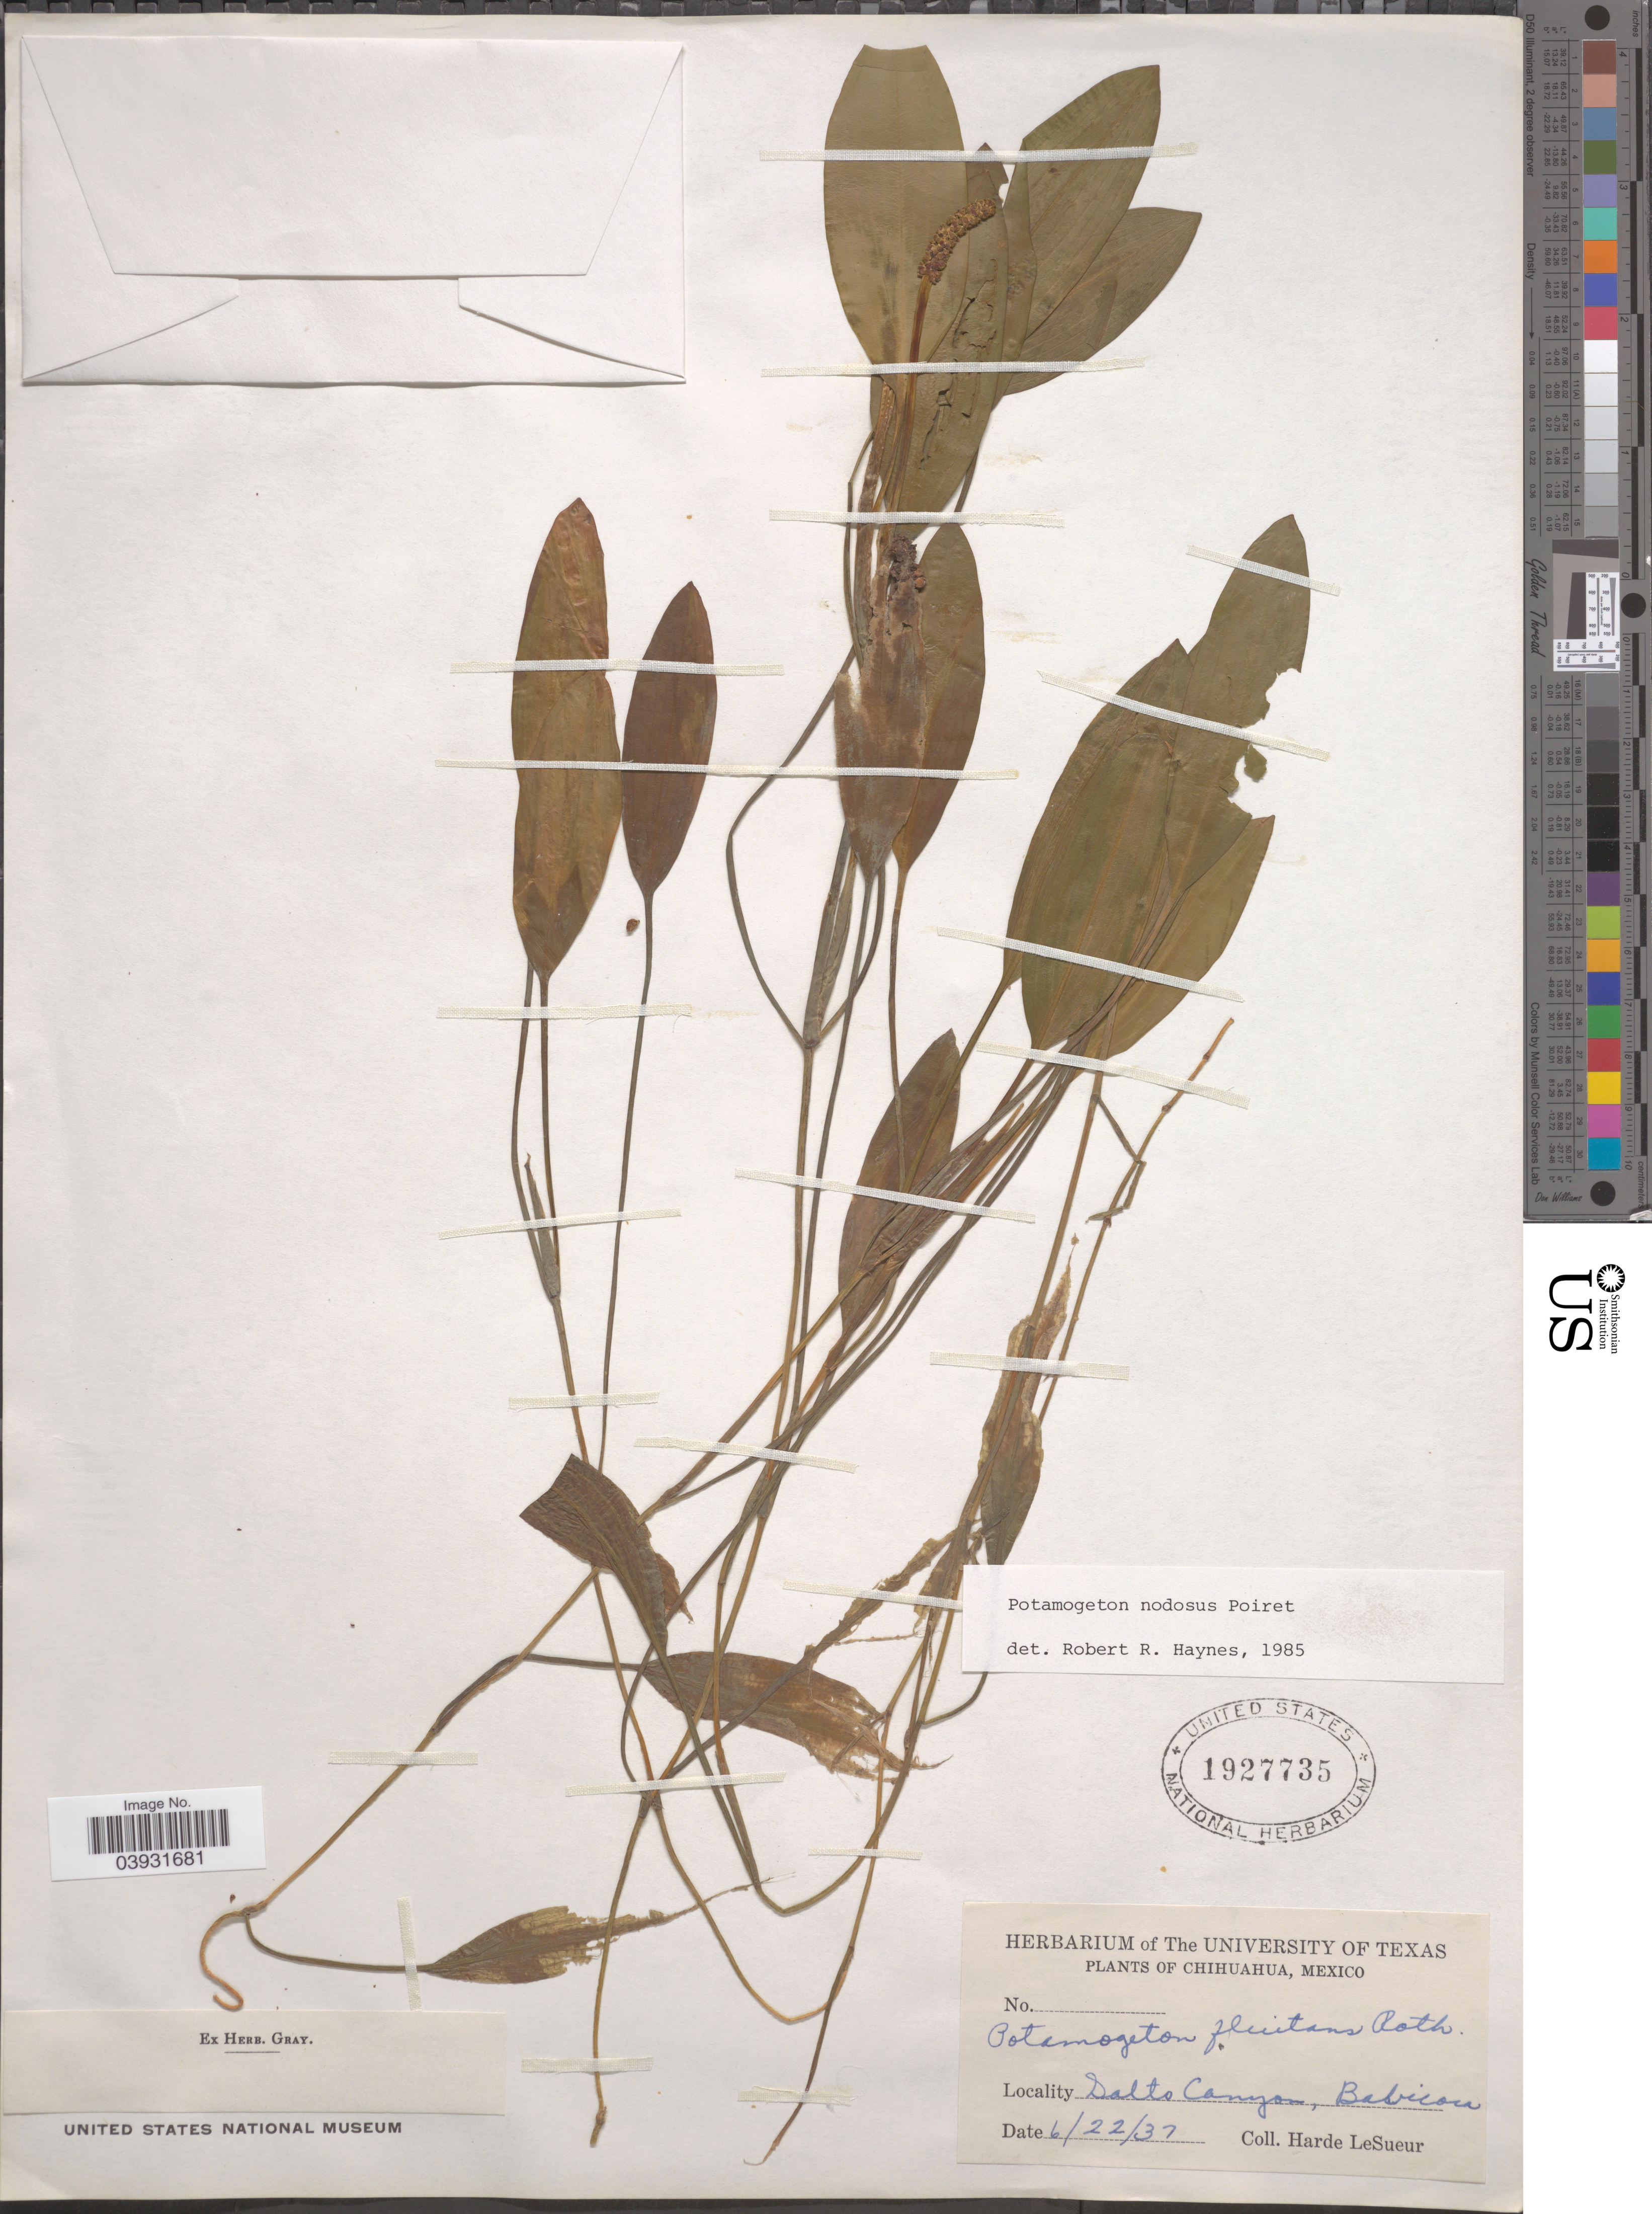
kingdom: Plantae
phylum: Tracheophyta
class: Liliopsida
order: Alismatales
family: Potamogetonaceae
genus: Potamogeton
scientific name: Potamogeton nodosus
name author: Poir.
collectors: H. LeSueur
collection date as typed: Transcribed d/m/y: 22/6/37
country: Mexico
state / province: Chihuahua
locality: Dalto Canyon, Babicora.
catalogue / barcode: US 1927735